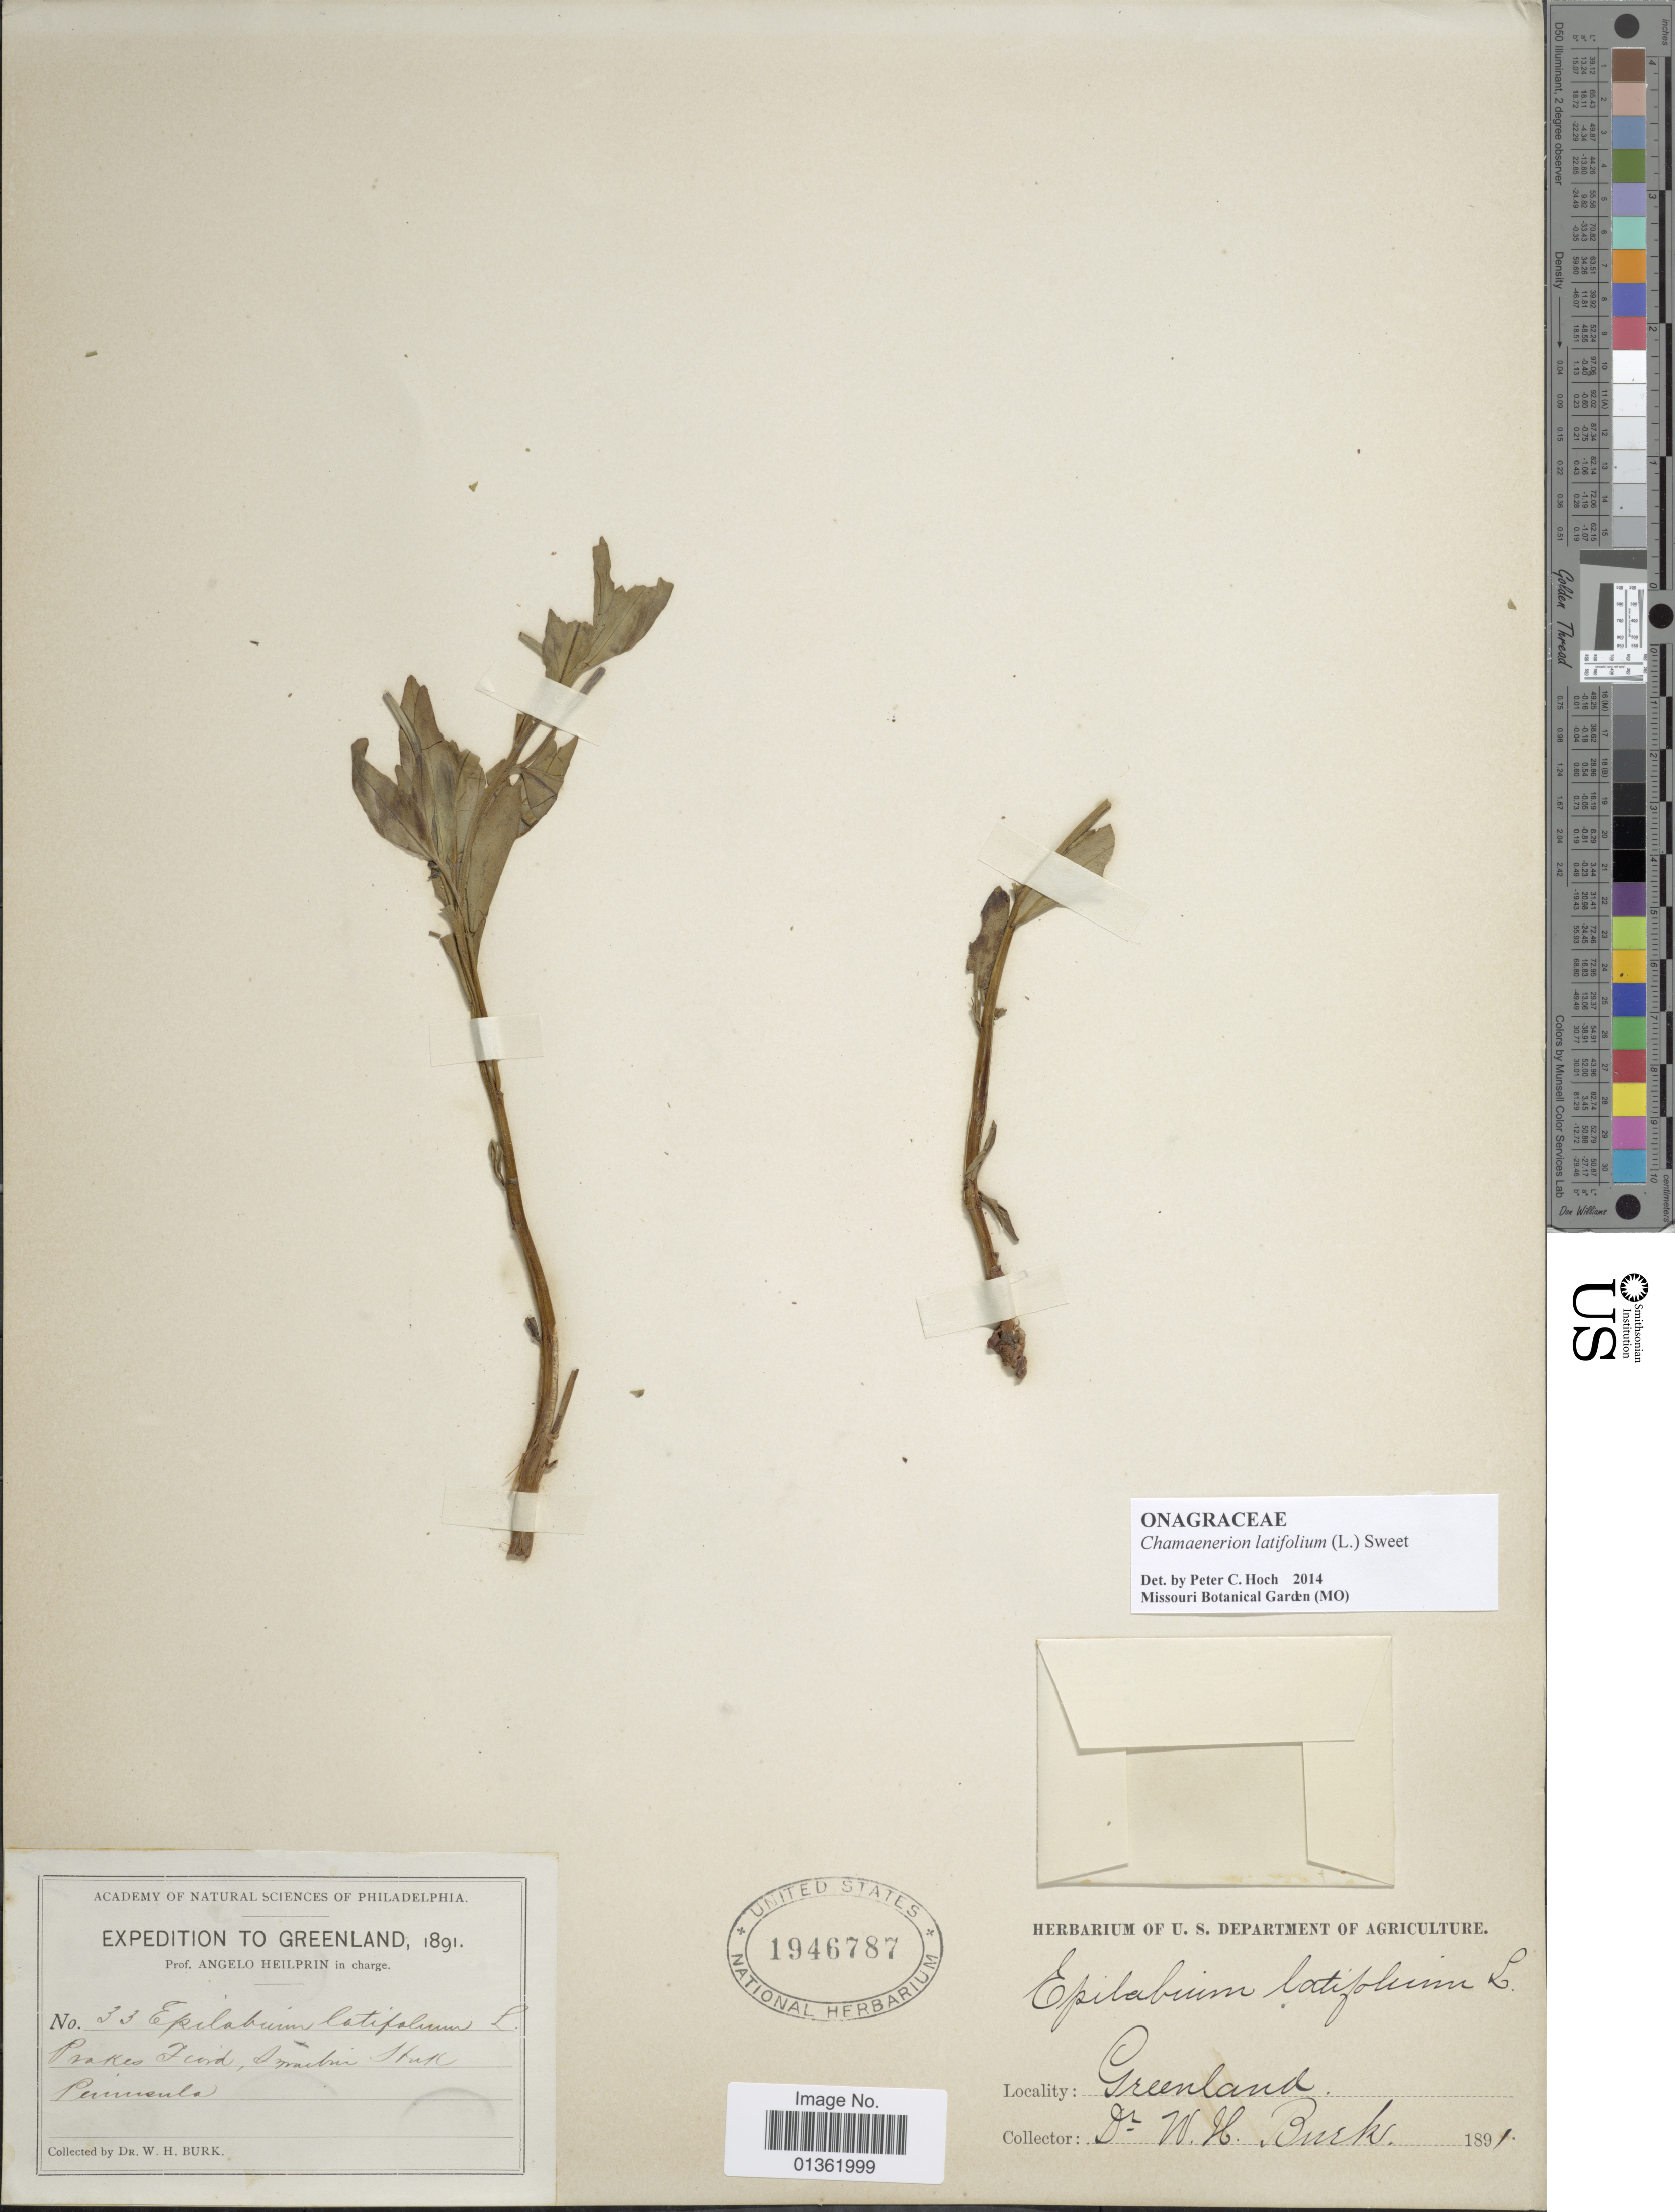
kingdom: Plantae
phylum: Tracheophyta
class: Magnoliopsida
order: Myrtales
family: Onagraceae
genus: Chamaenerion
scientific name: Chamaenerion latifolium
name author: (L.) Th. Fr. & Lange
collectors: W. Burk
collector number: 33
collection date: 1891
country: Greenland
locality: Prakes Fiord, Svarten Huk Peninsula.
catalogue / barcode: US 1946787